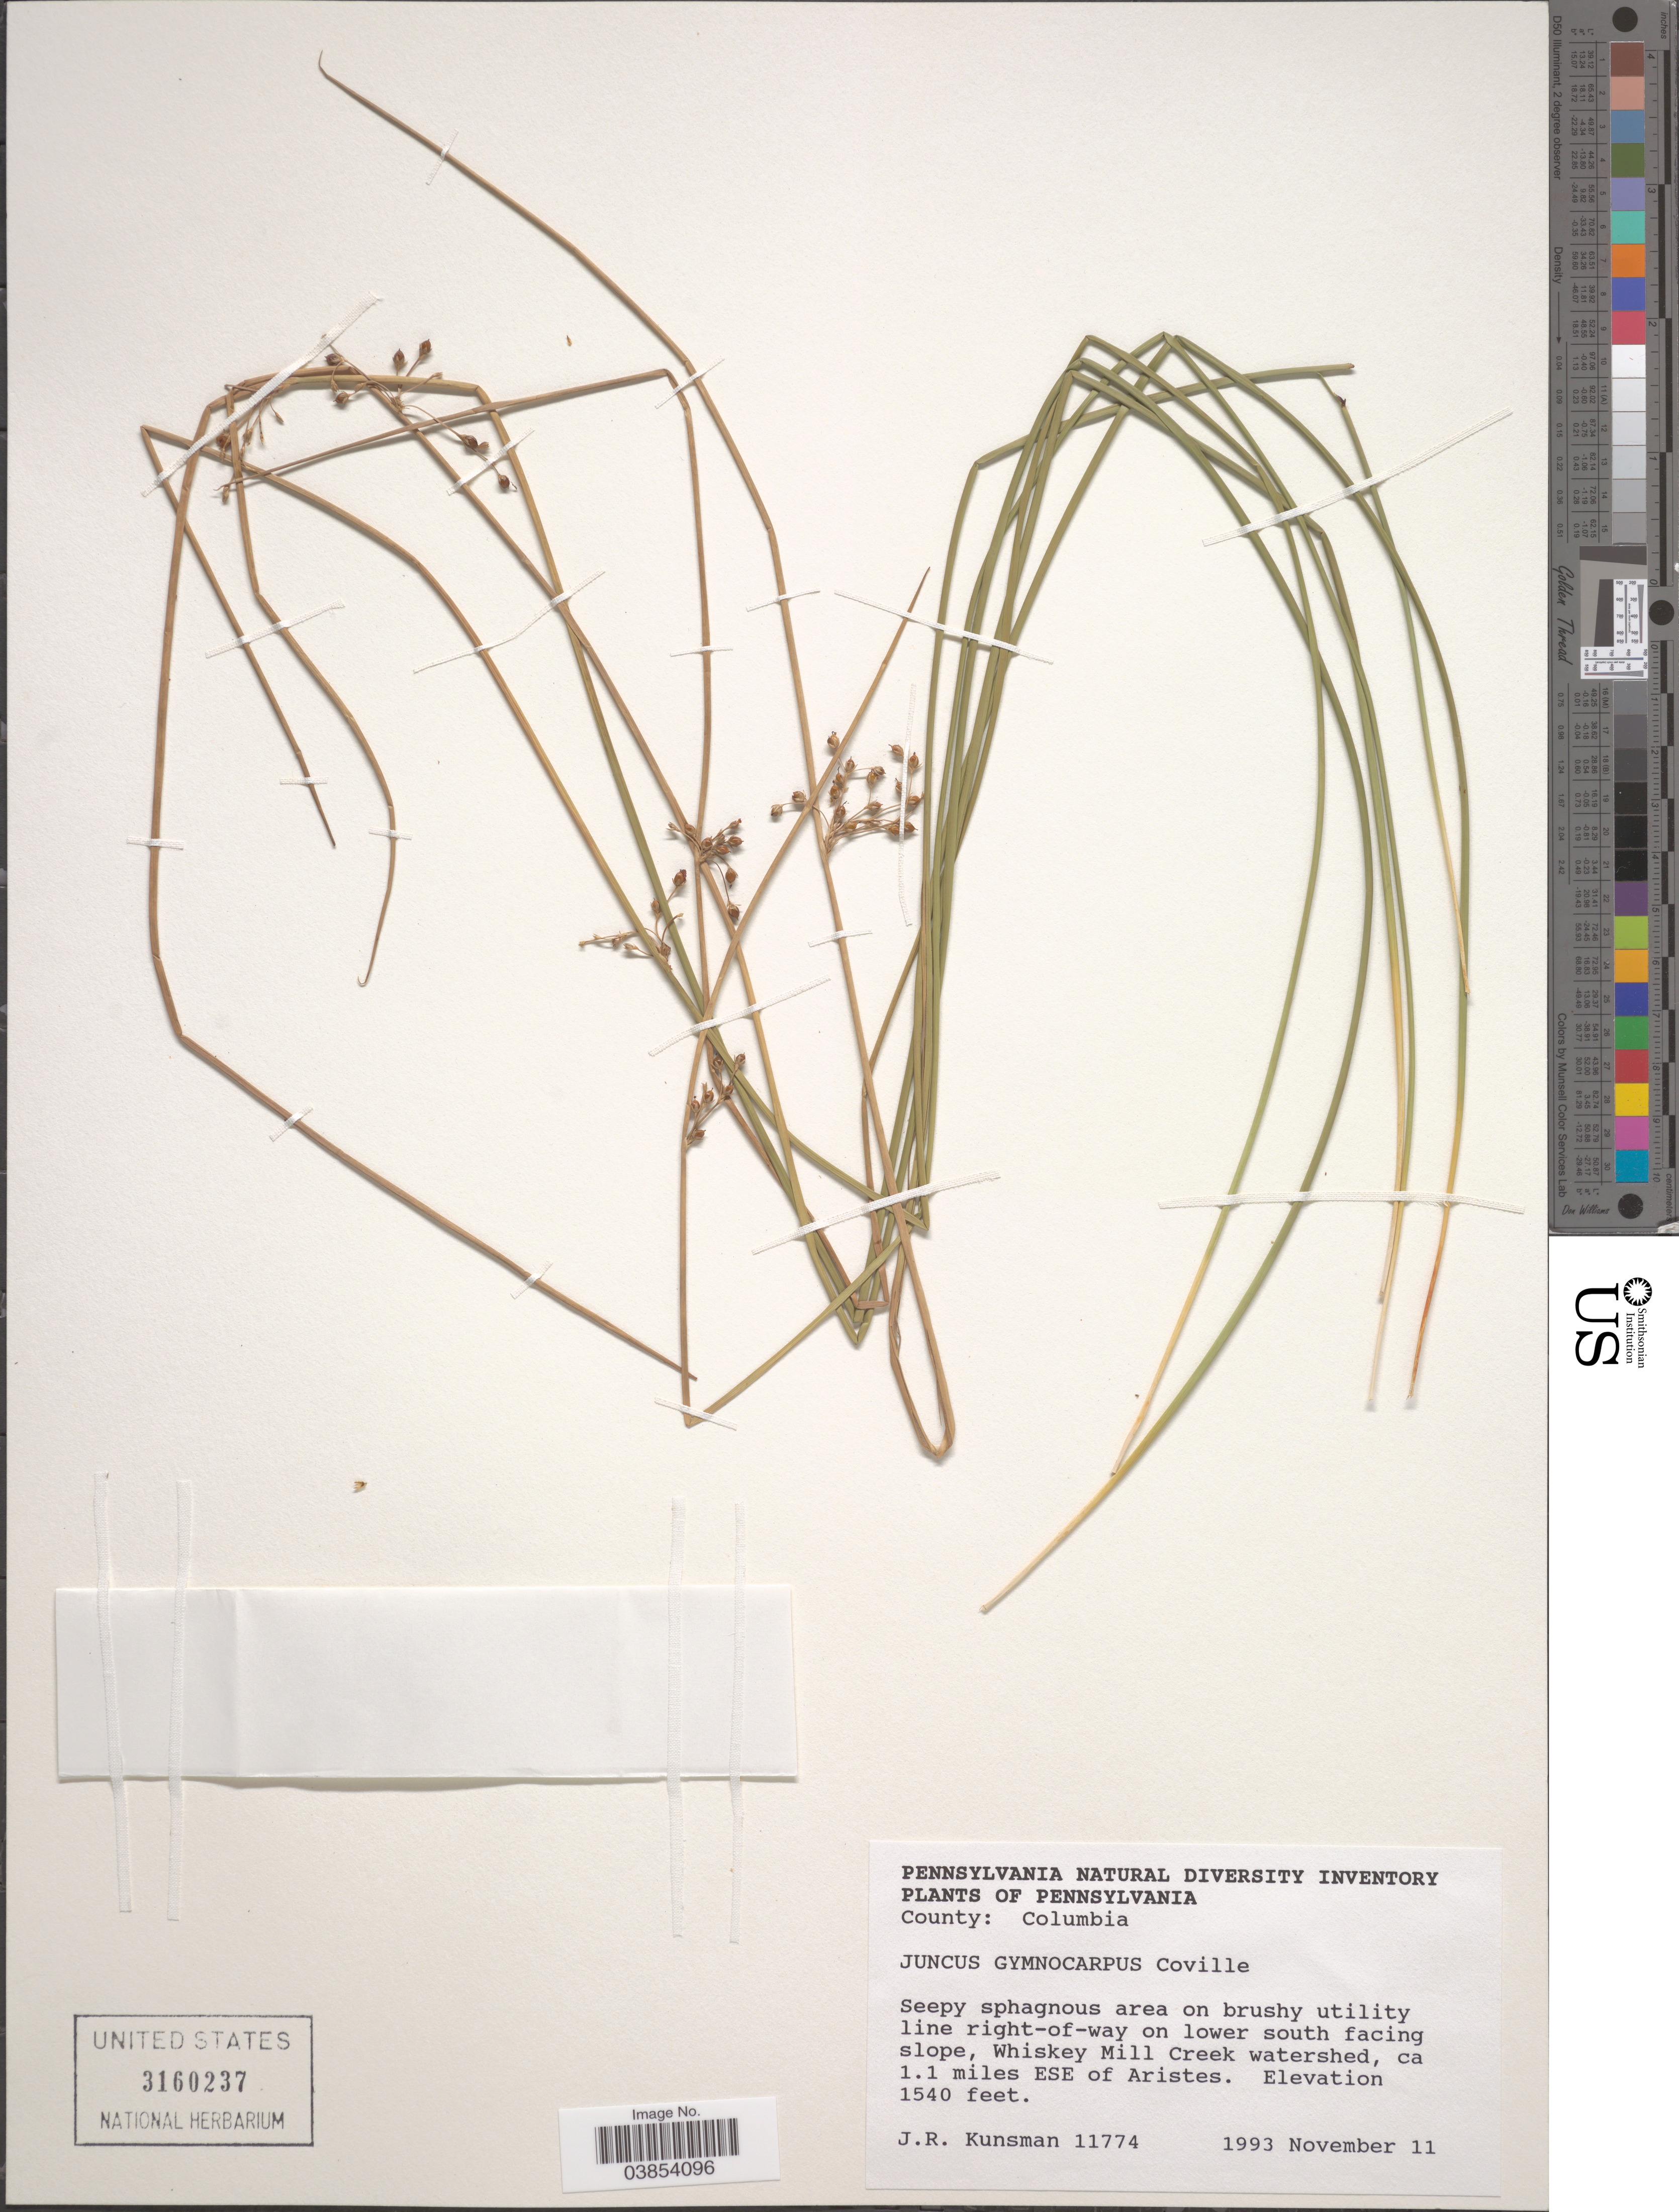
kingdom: Plantae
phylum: Tracheophyta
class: Liliopsida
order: Poales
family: Juncaceae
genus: Juncus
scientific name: Juncus gymnocarpus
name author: Coville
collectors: J. Kunsman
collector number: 11774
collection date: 1993-11-11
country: United States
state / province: Pennsylvania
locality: County: Columbia. On lower south facing slope, Whiskey Mill Creek watershed, ca 1.1 miles ESE of Aristes.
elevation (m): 469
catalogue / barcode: US 3160237